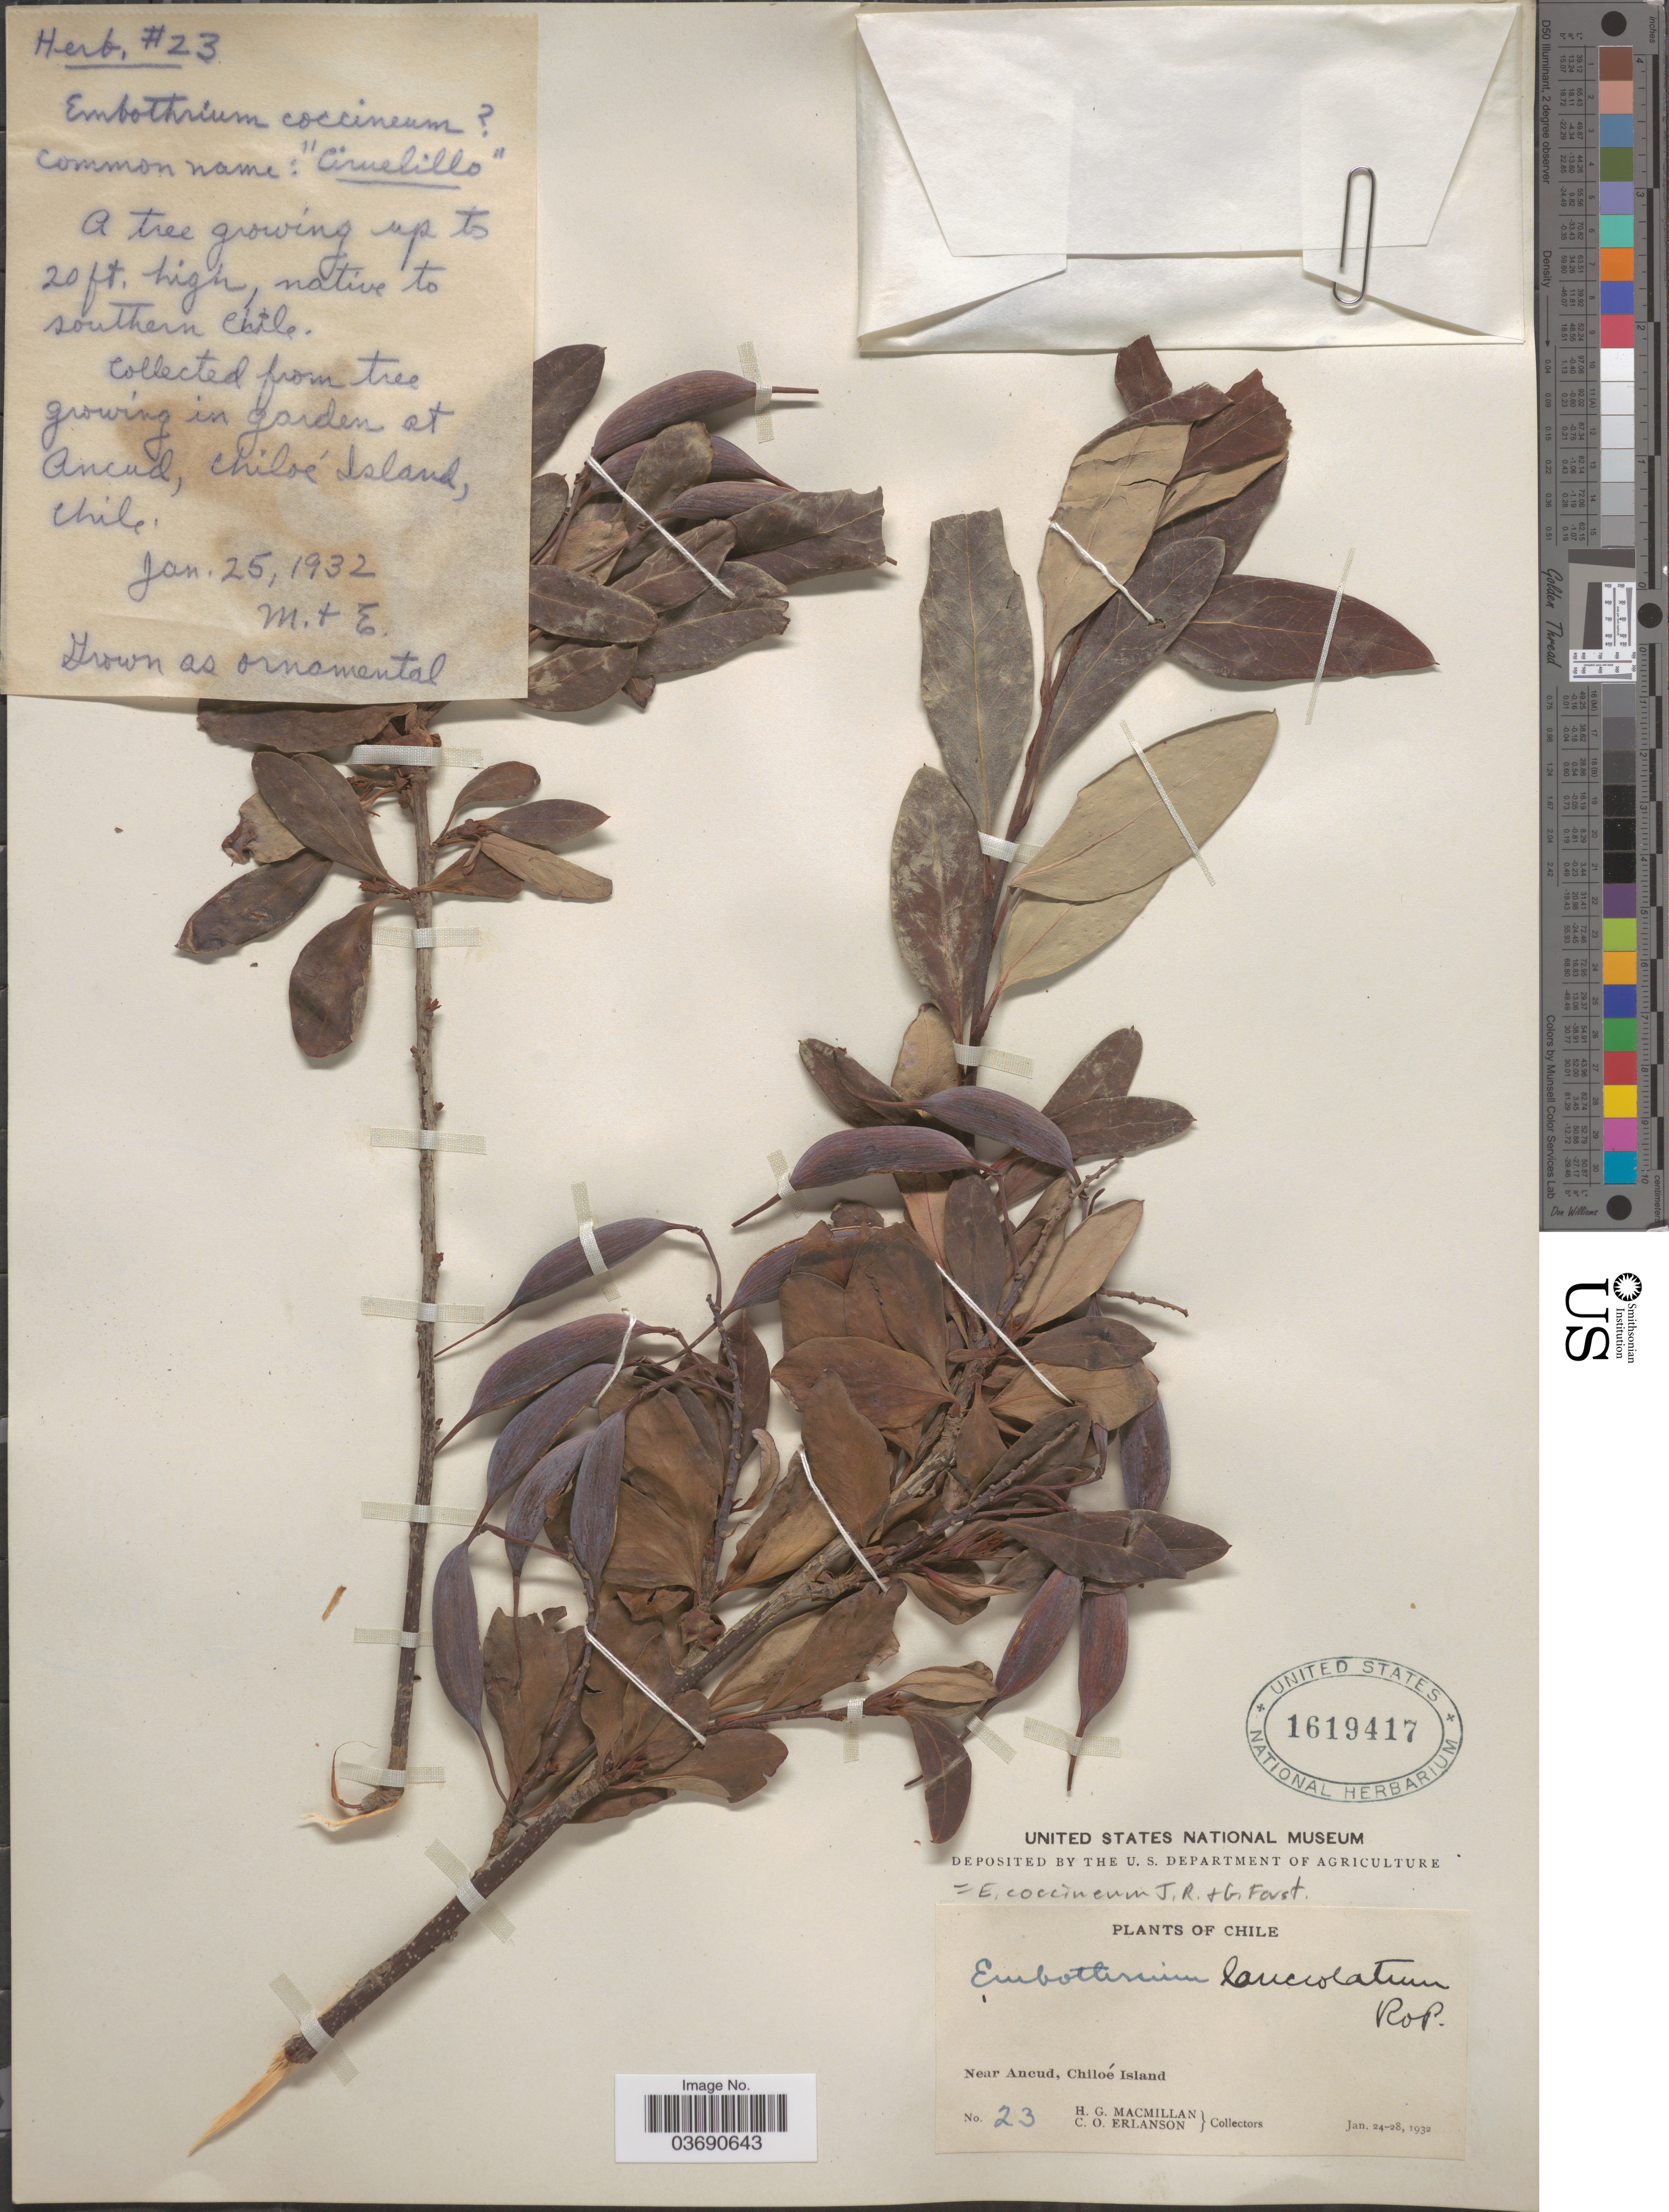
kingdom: Plantae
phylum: Tracheophyta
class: Magnoliopsida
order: Proteales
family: Proteaceae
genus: Embothrium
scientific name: Embothrium coccineum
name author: J.R. Forst. & G. Forst.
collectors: H. MacMillan & C. O. Erlanson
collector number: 23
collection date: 1932-01-25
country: Chile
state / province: Arica y Parinacota (XV)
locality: From tree growing in garden at Ancud. [unsure placement] Near Ancud, Chiloé Island.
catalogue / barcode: US 1619417